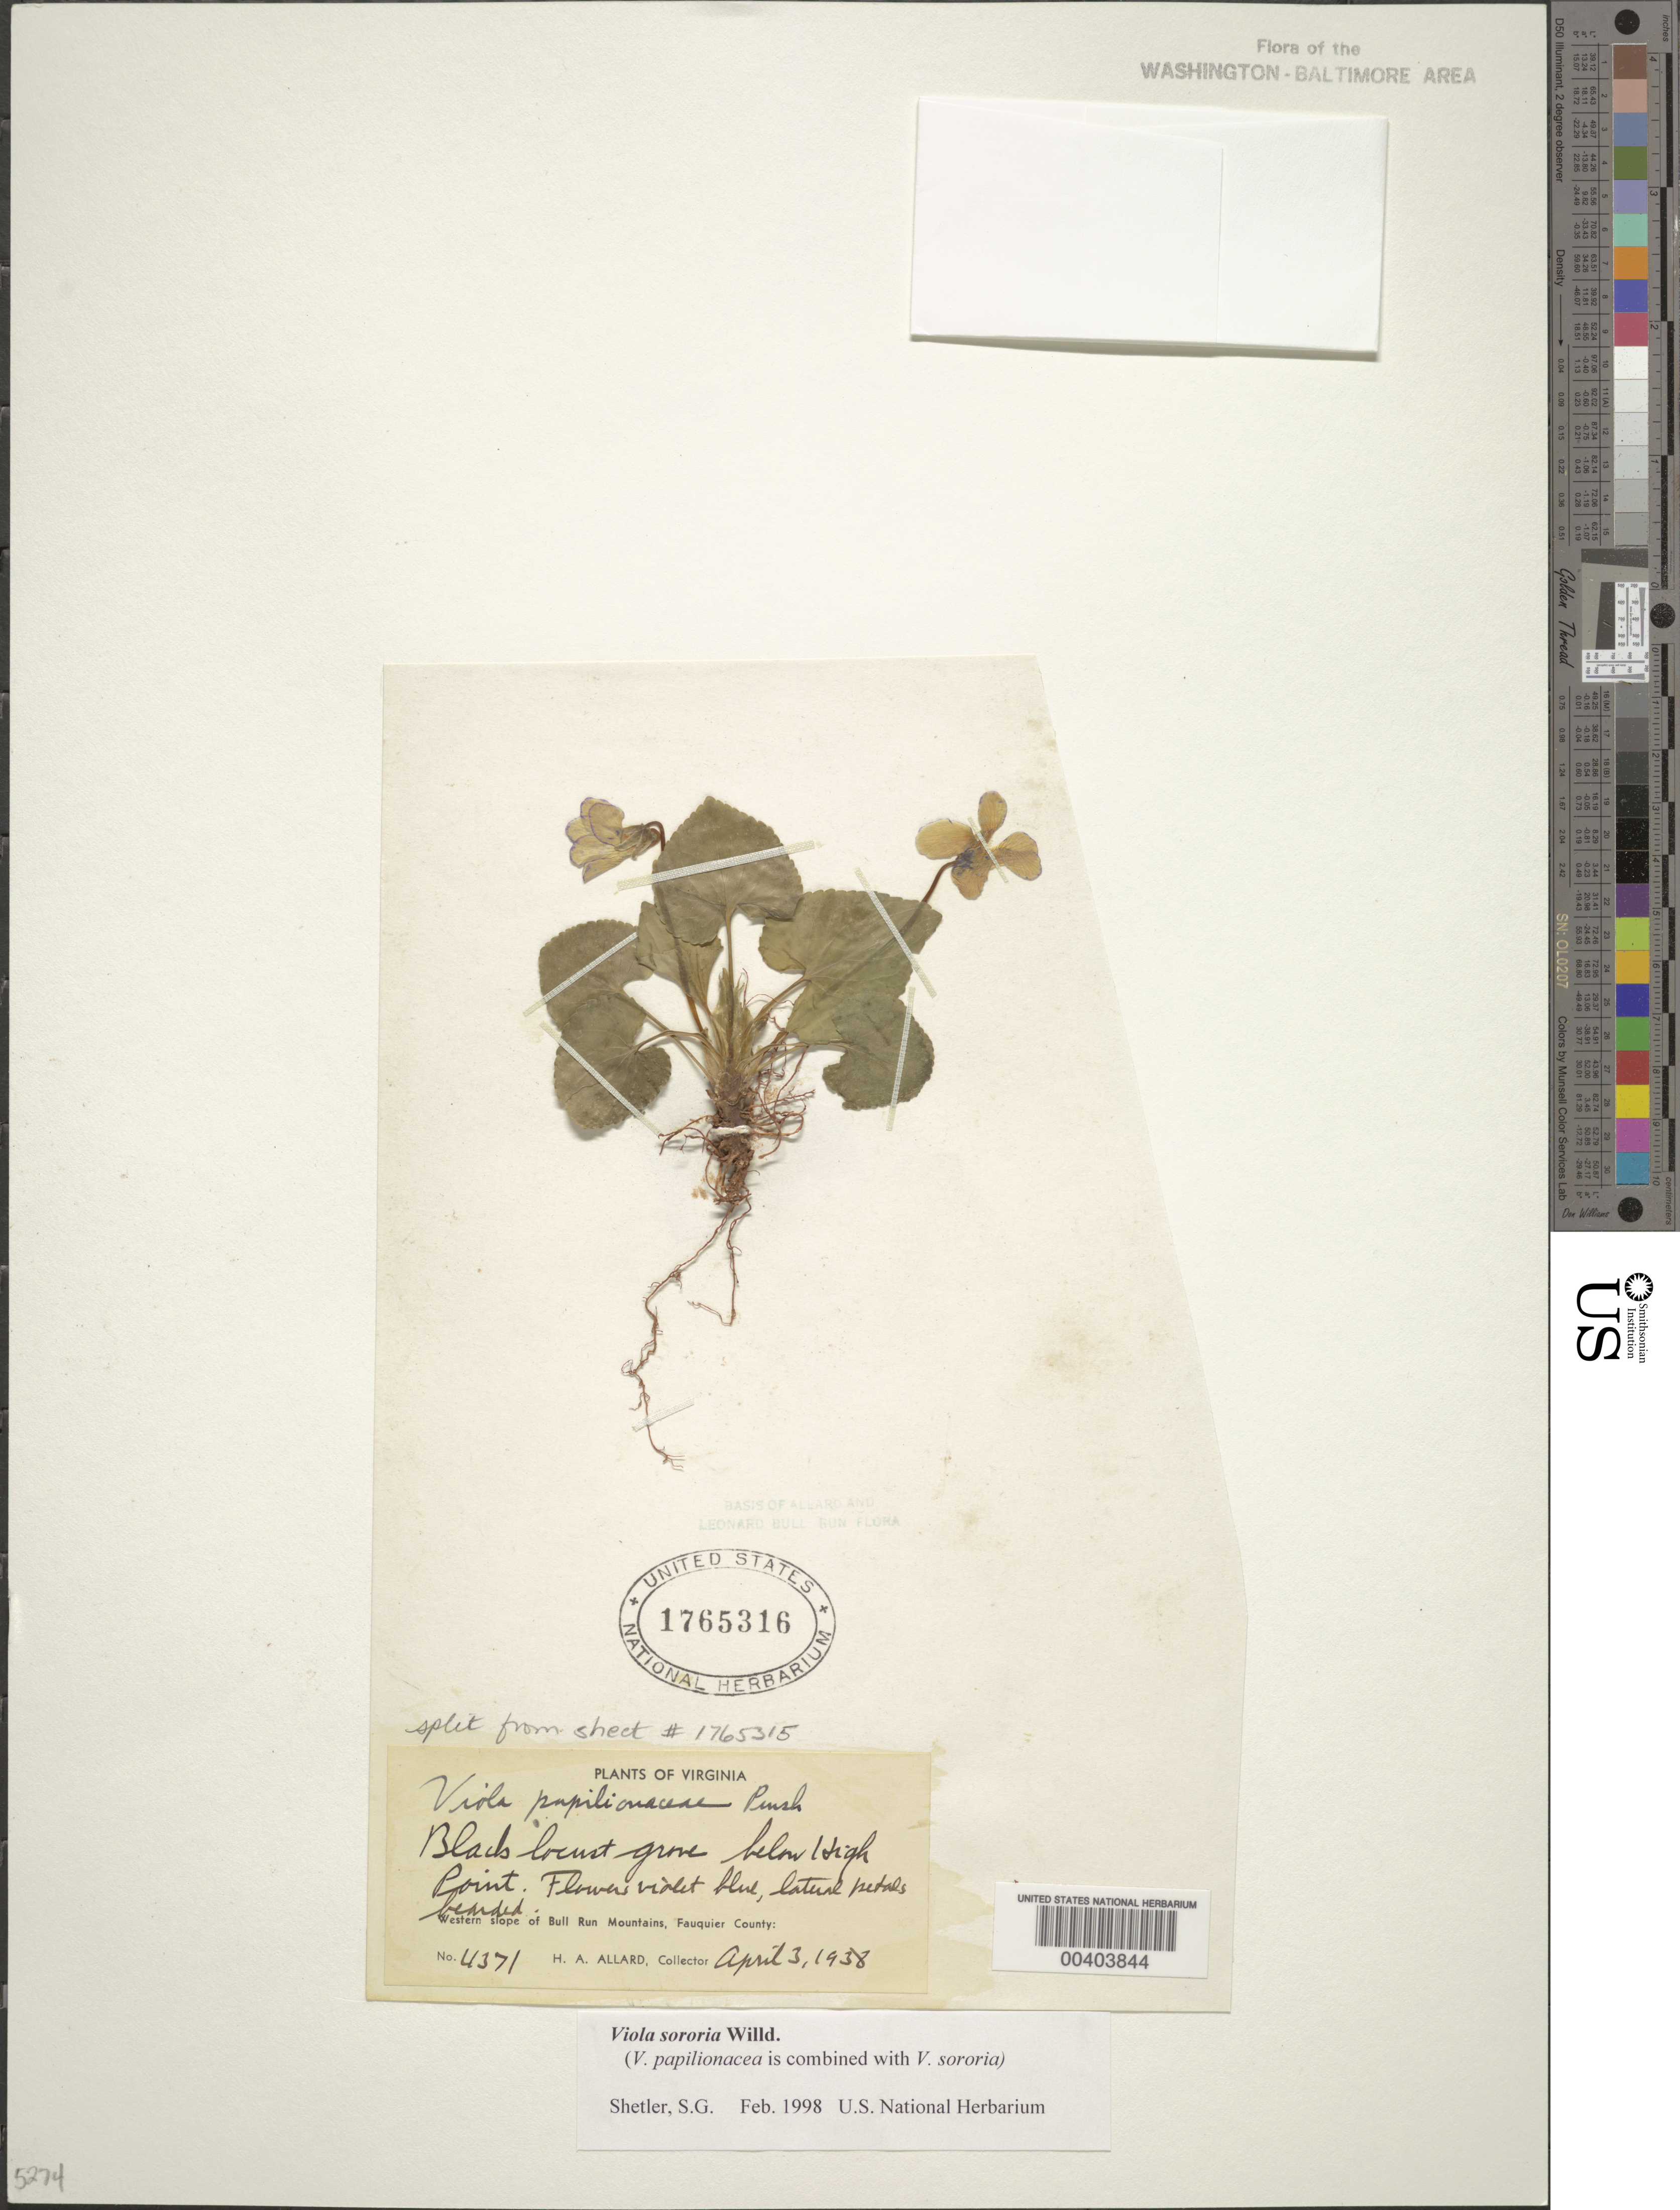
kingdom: Plantae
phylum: Tracheophyta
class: Magnoliopsida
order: Malpighiales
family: Violaceae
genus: Viola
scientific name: Viola sororia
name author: Willd.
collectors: H. A. Allard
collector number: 4371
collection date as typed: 03 Apr 1938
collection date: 1938-04-03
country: United States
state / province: Virginia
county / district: Fauquier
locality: Below High Point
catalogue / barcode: US 1765316